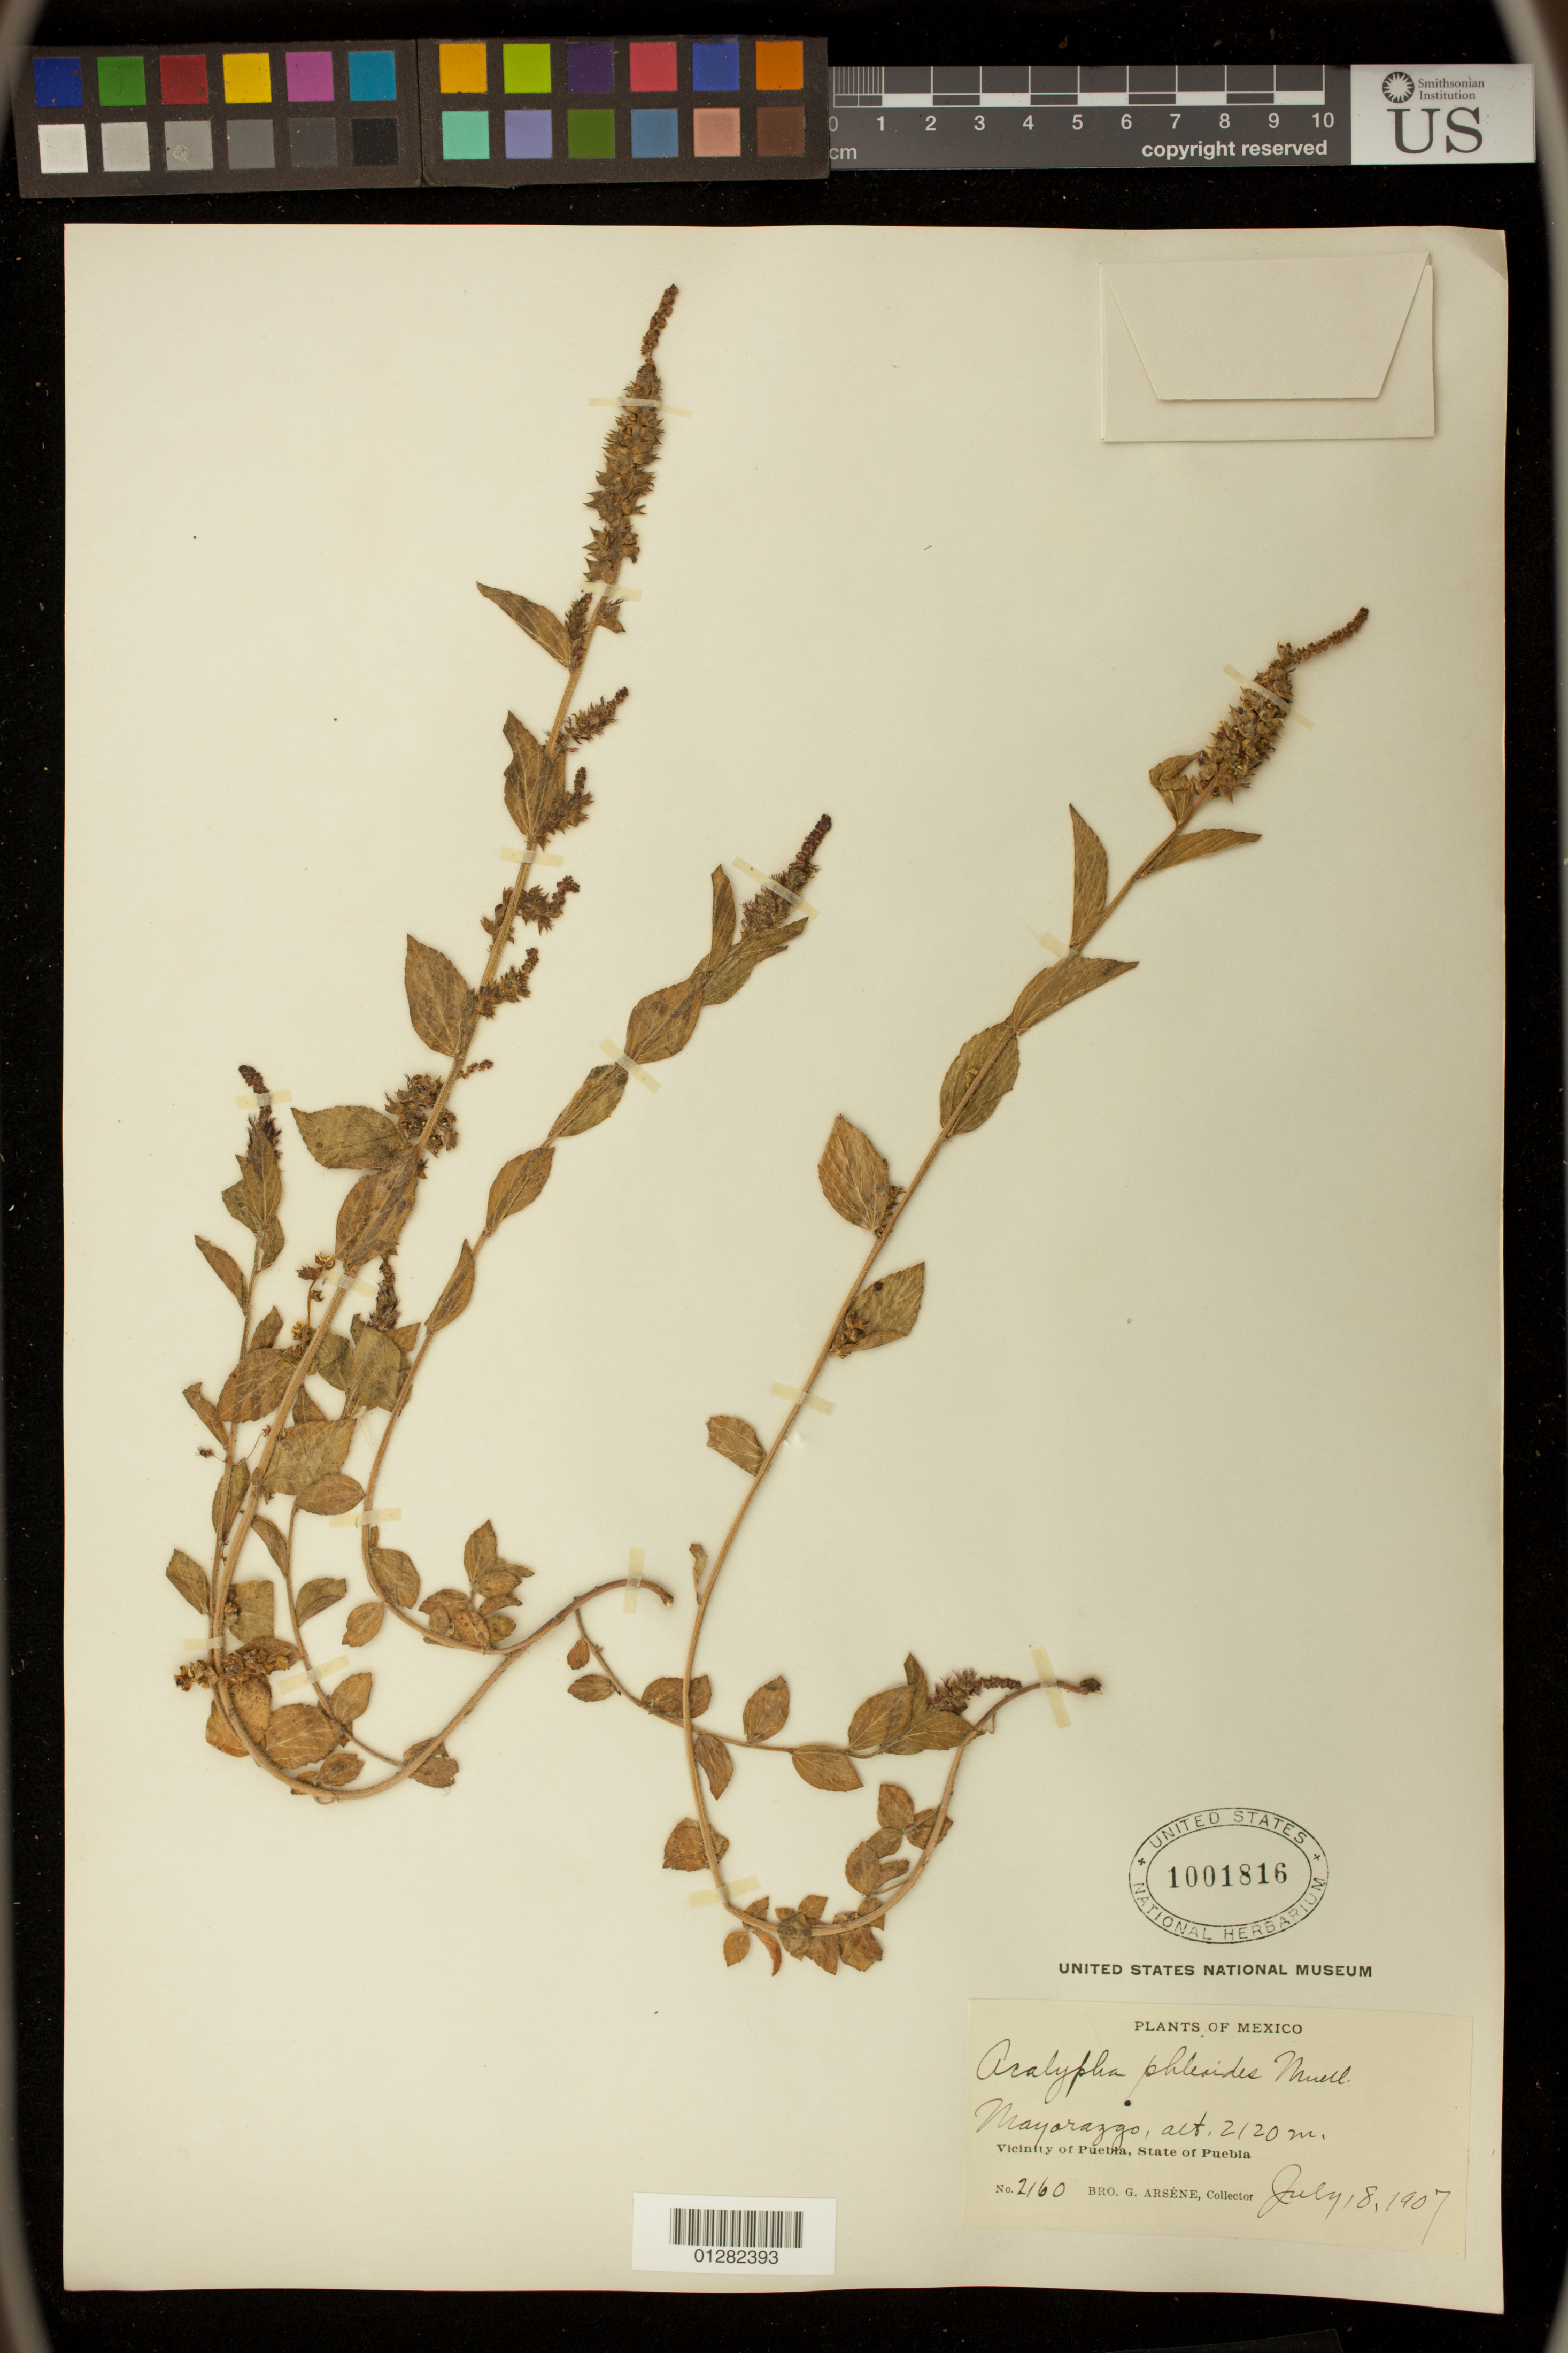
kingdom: Plantae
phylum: Tracheophyta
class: Magnoliopsida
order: Malpighiales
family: Euphorbiaceae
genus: Acalypha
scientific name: Acalypha phleoides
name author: Cav.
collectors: E. W. Nelson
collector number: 2160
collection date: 1907-07-18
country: Mexico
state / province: Puebla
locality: Vicinity of Puebla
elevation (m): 2120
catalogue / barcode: US 1001816